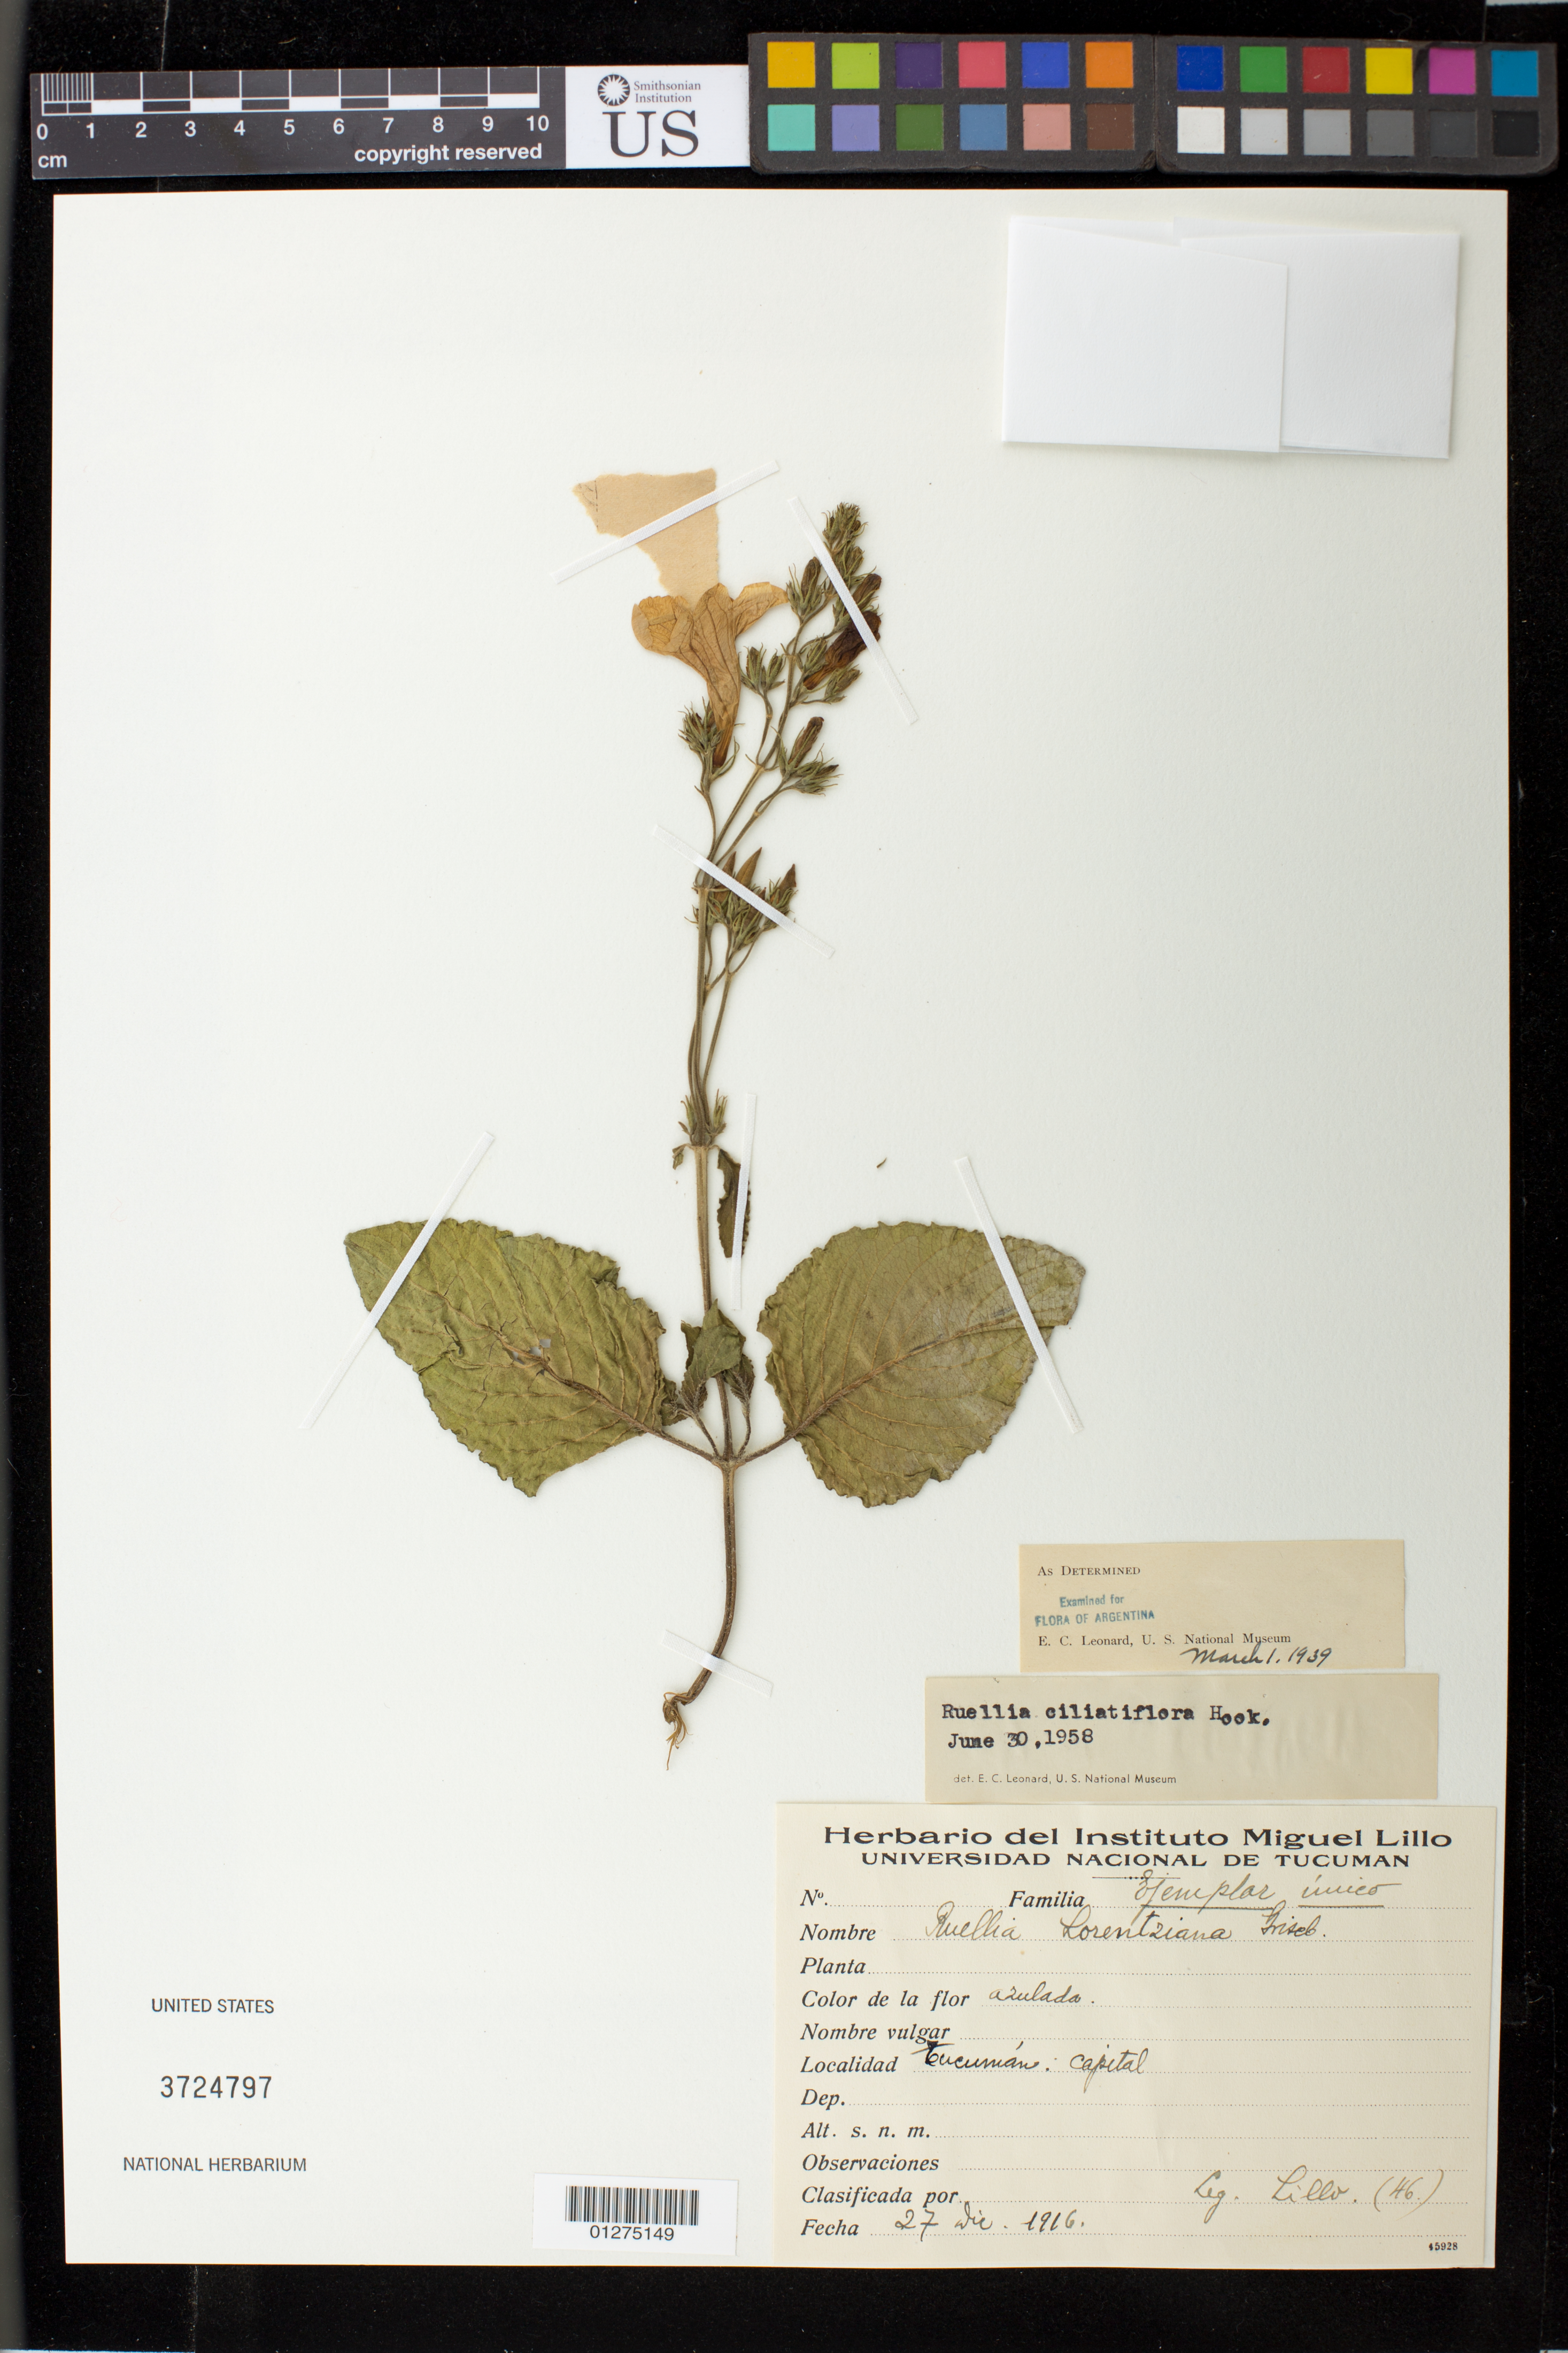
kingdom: Plantae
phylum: Tracheophyta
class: Magnoliopsida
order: Lamiales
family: Acanthaceae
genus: Ruellia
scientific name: Ruellia ciliatiflora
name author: Hook.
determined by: Leonard, Emery C., (US)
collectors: -. Lillo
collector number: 46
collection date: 1916-12-27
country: Argentina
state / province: Tucuman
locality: Tucuman: Capital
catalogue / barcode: US 3724797